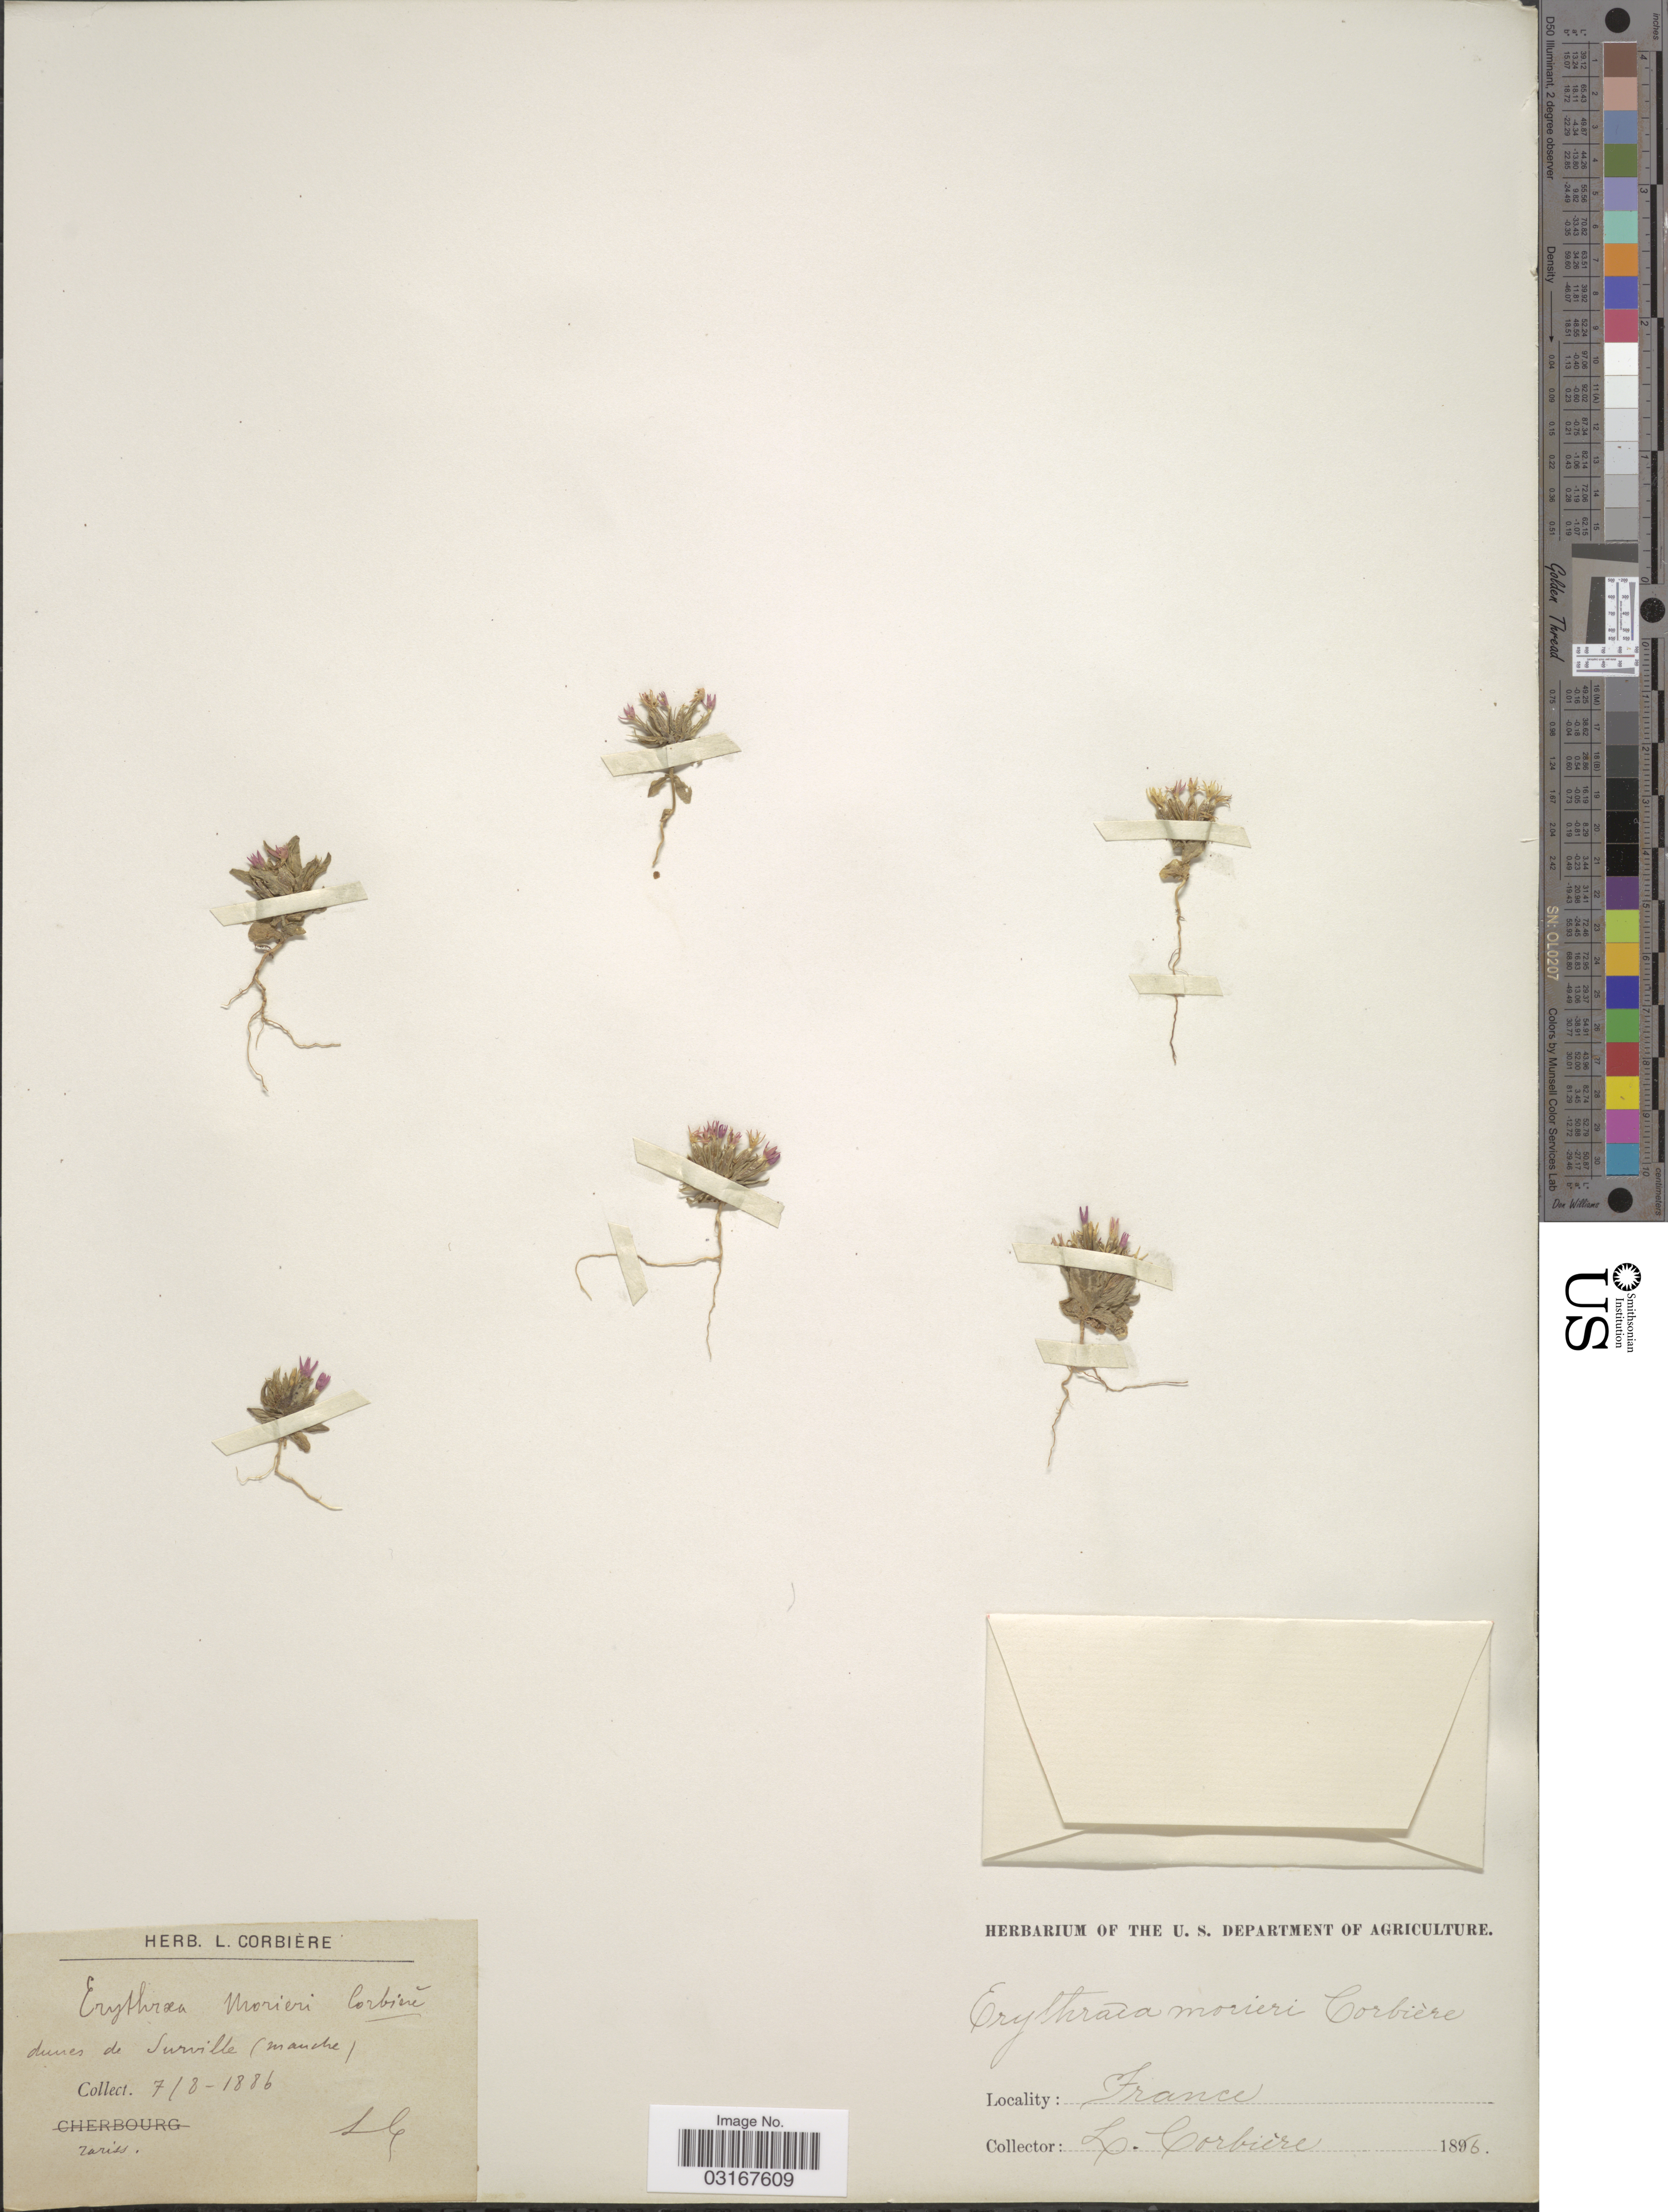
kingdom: Plantae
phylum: Tracheophyta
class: Magnoliopsida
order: Gentianales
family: Gentianaceae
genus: Erythraea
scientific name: Erythraea morieri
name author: Corb.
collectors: L. Corbière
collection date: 1886-08-07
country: France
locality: Dunes de Surville (Manche).